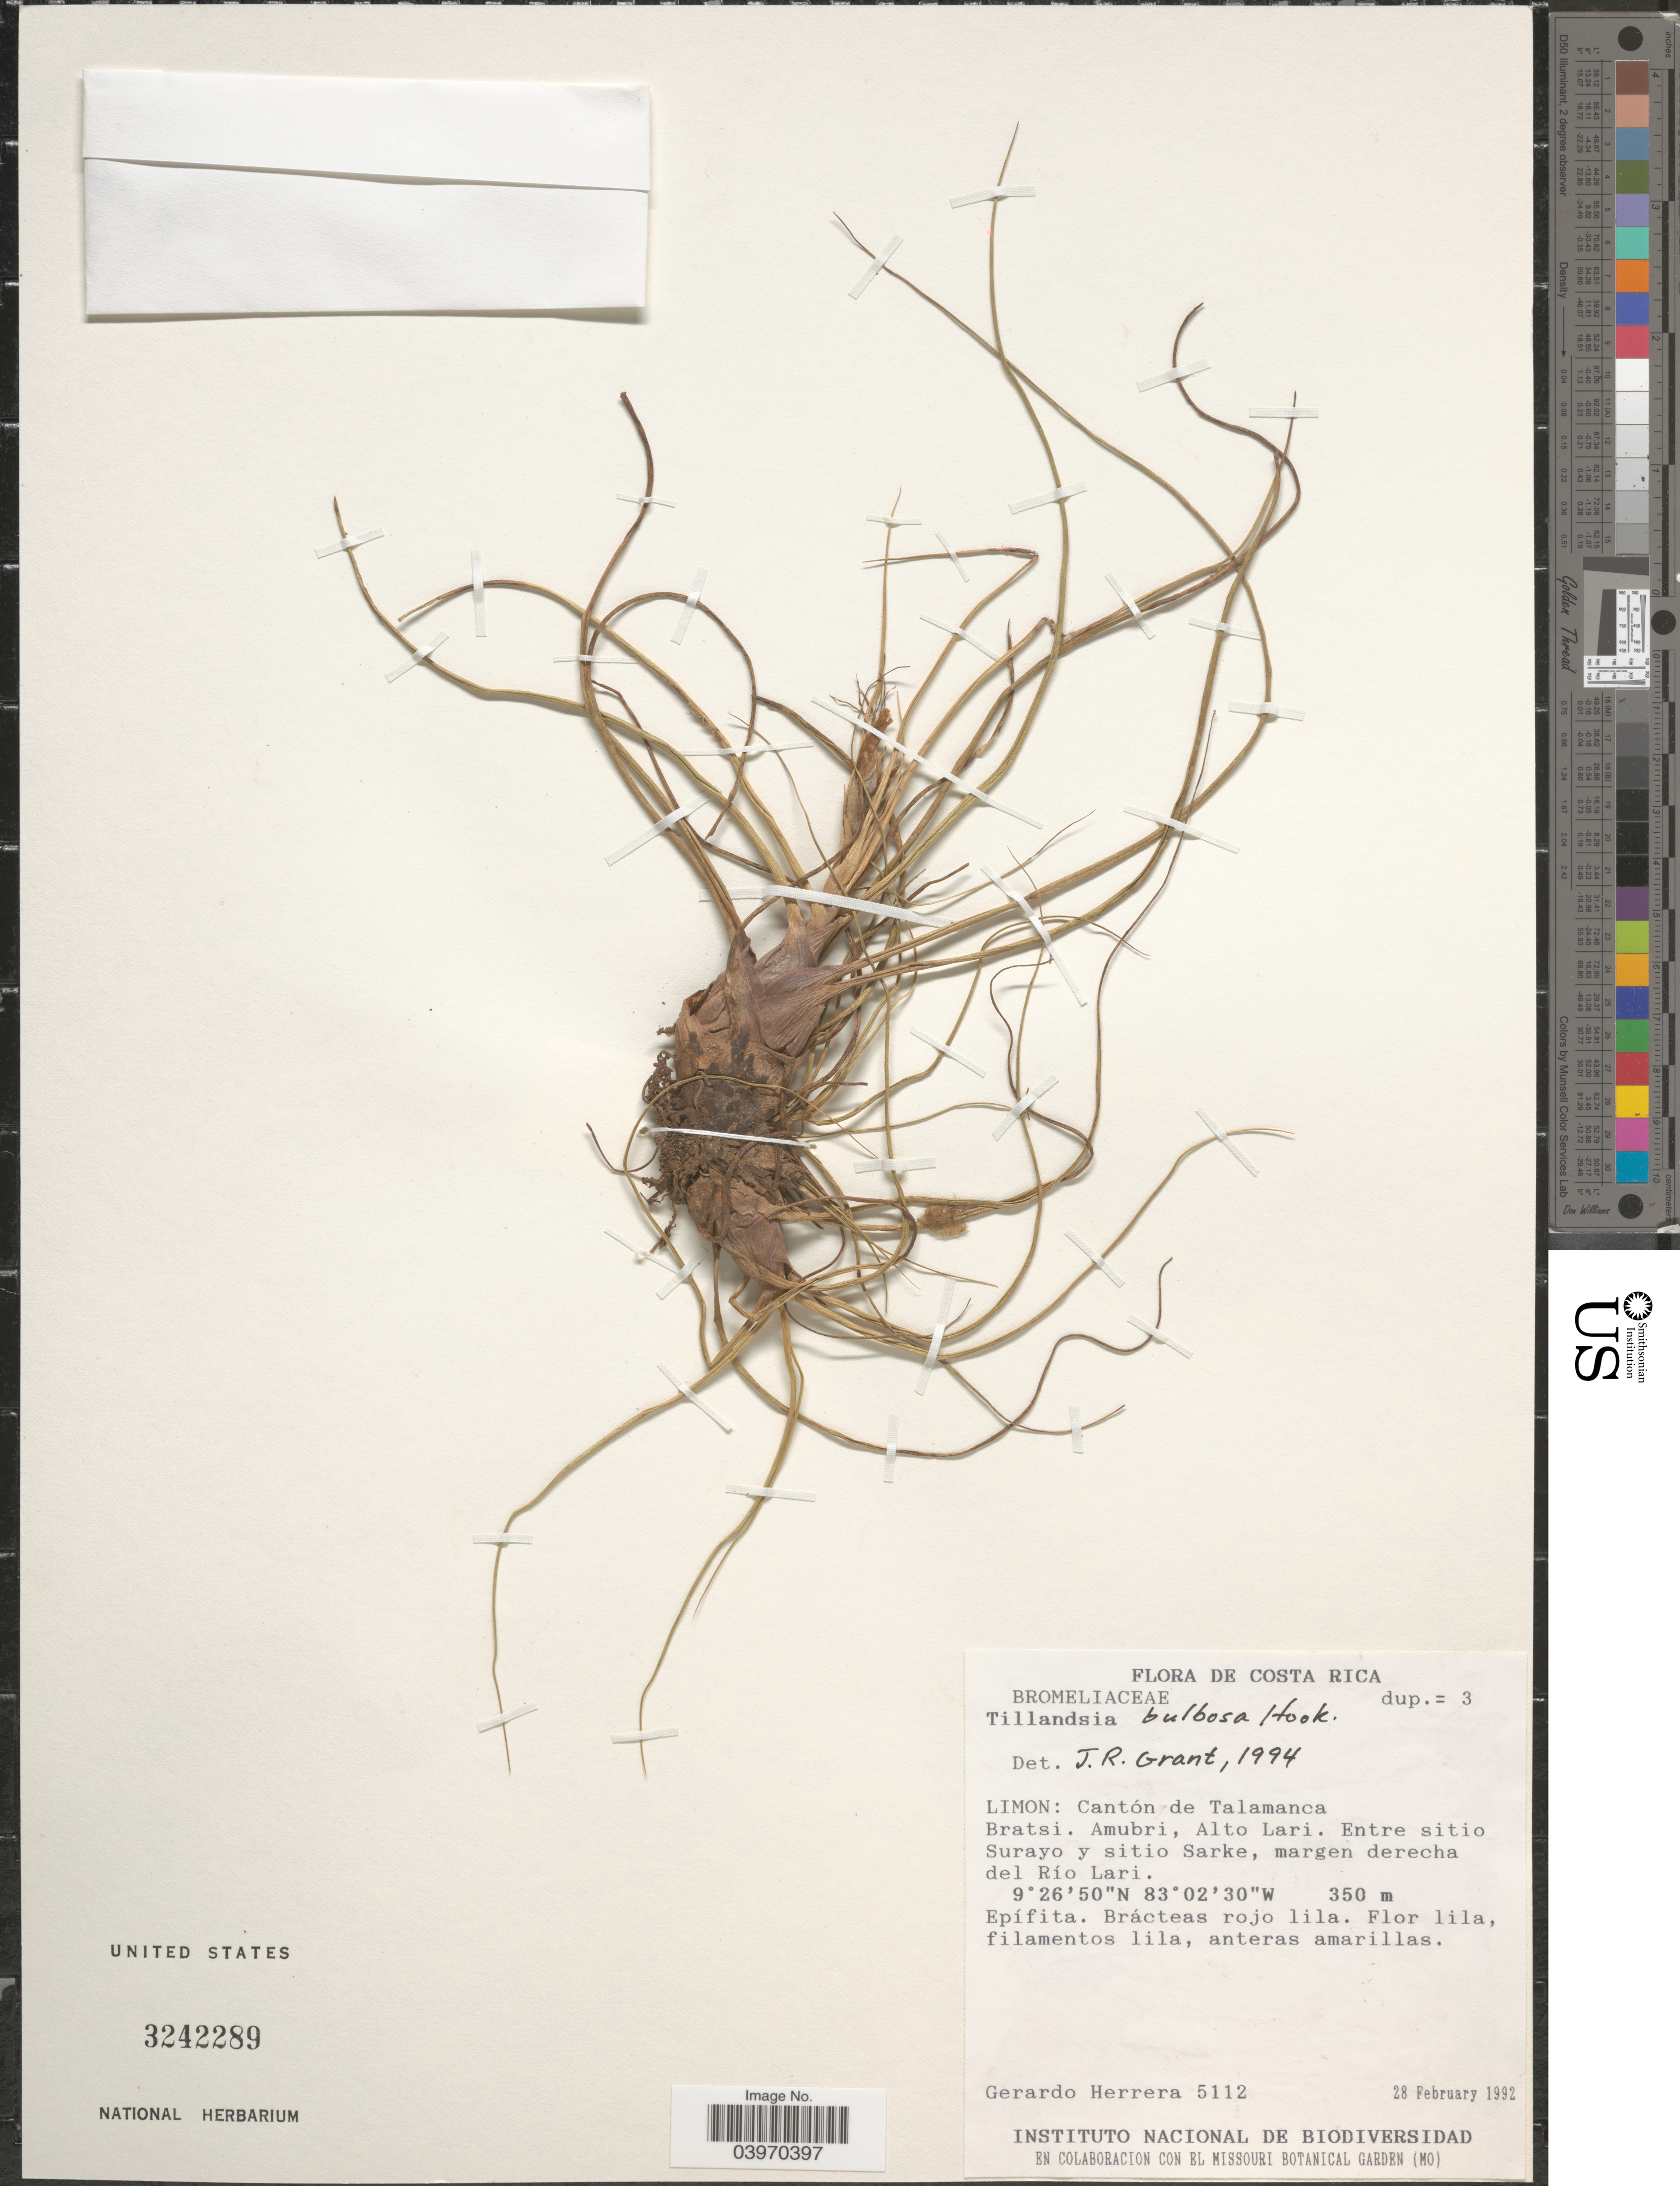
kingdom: Plantae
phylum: Tracheophyta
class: Liliopsida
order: Poales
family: Bromeliaceae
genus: Tillandsia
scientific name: Tillandsia butzii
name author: Mez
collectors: G. Herrera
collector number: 5112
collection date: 1992-02-28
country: Costa Rica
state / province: Limón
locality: Cantón de Talamanca. Bratsi. Amubri, Alto Lari. Entre sitio Surayo y sitio Sarke, margen derecha del Río Lari.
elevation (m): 350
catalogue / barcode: US 3242289